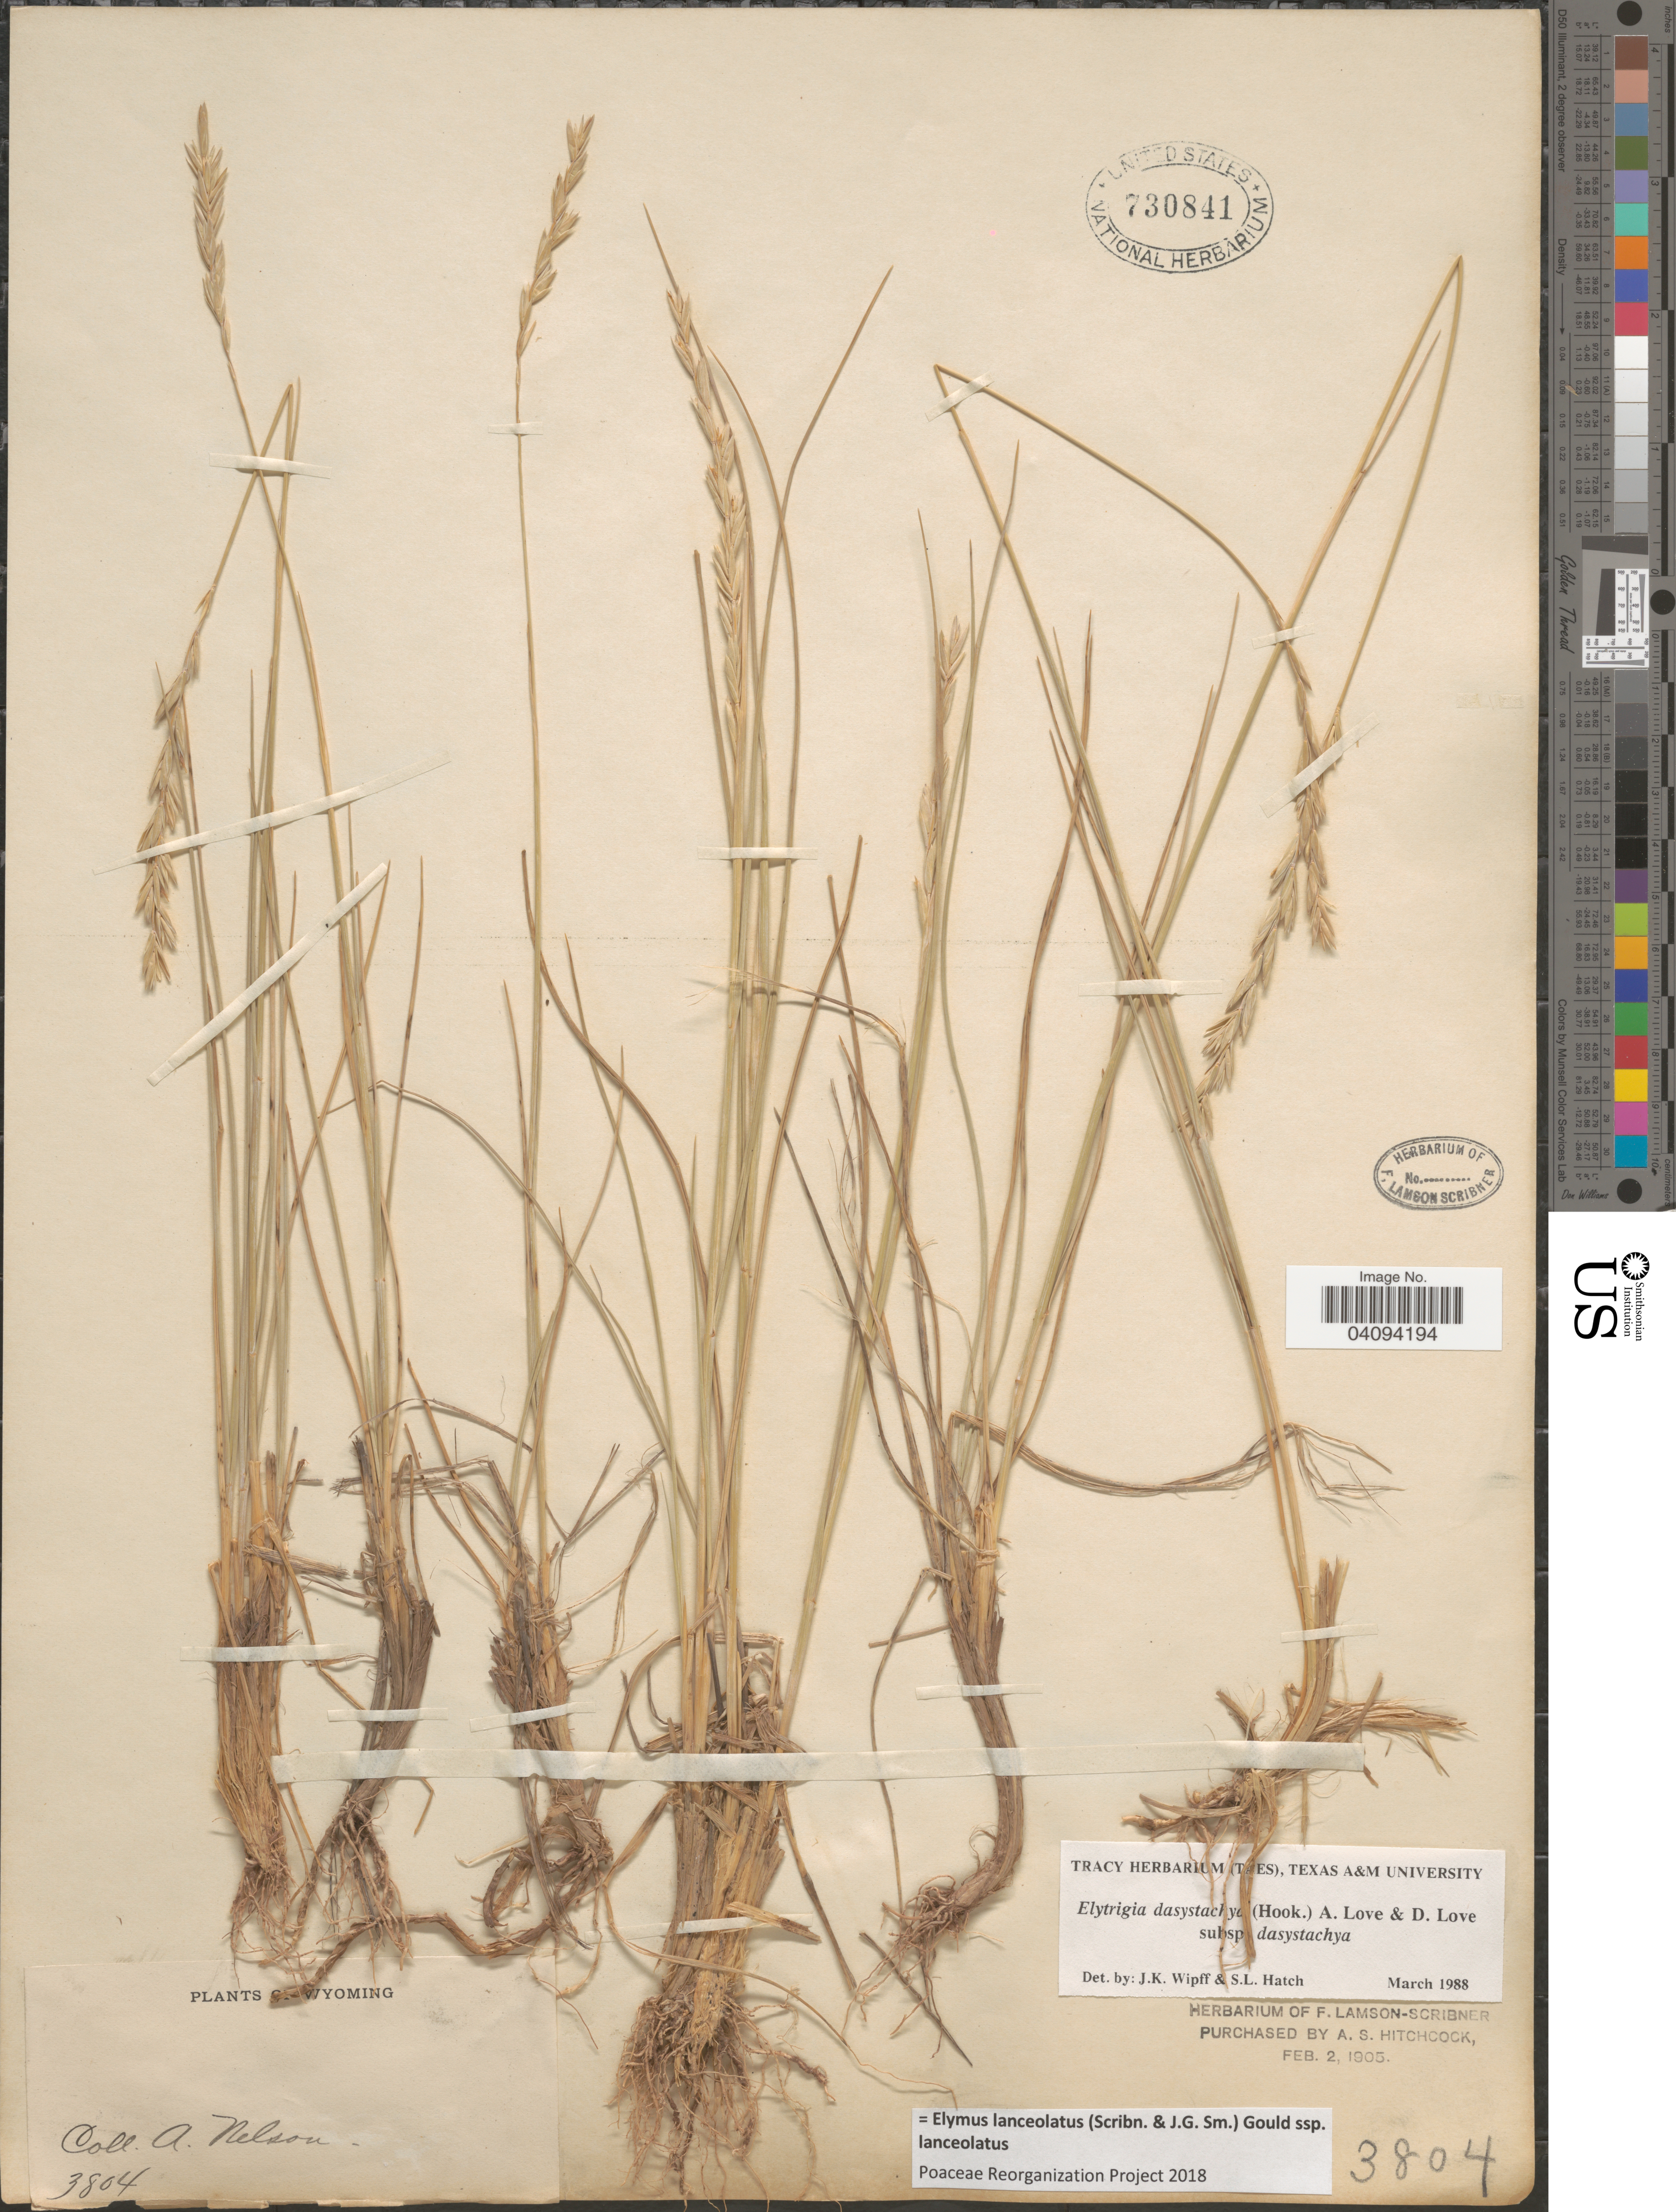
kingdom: Plantae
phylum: Tracheophyta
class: Liliopsida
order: Poales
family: Poaceae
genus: Elymus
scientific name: Elymus lanceolatus subsp. lanceolatus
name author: (Scribn. & J.G. Sm.) Gould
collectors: A. Nelson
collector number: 3804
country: United States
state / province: Wyoming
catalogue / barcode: US 730841